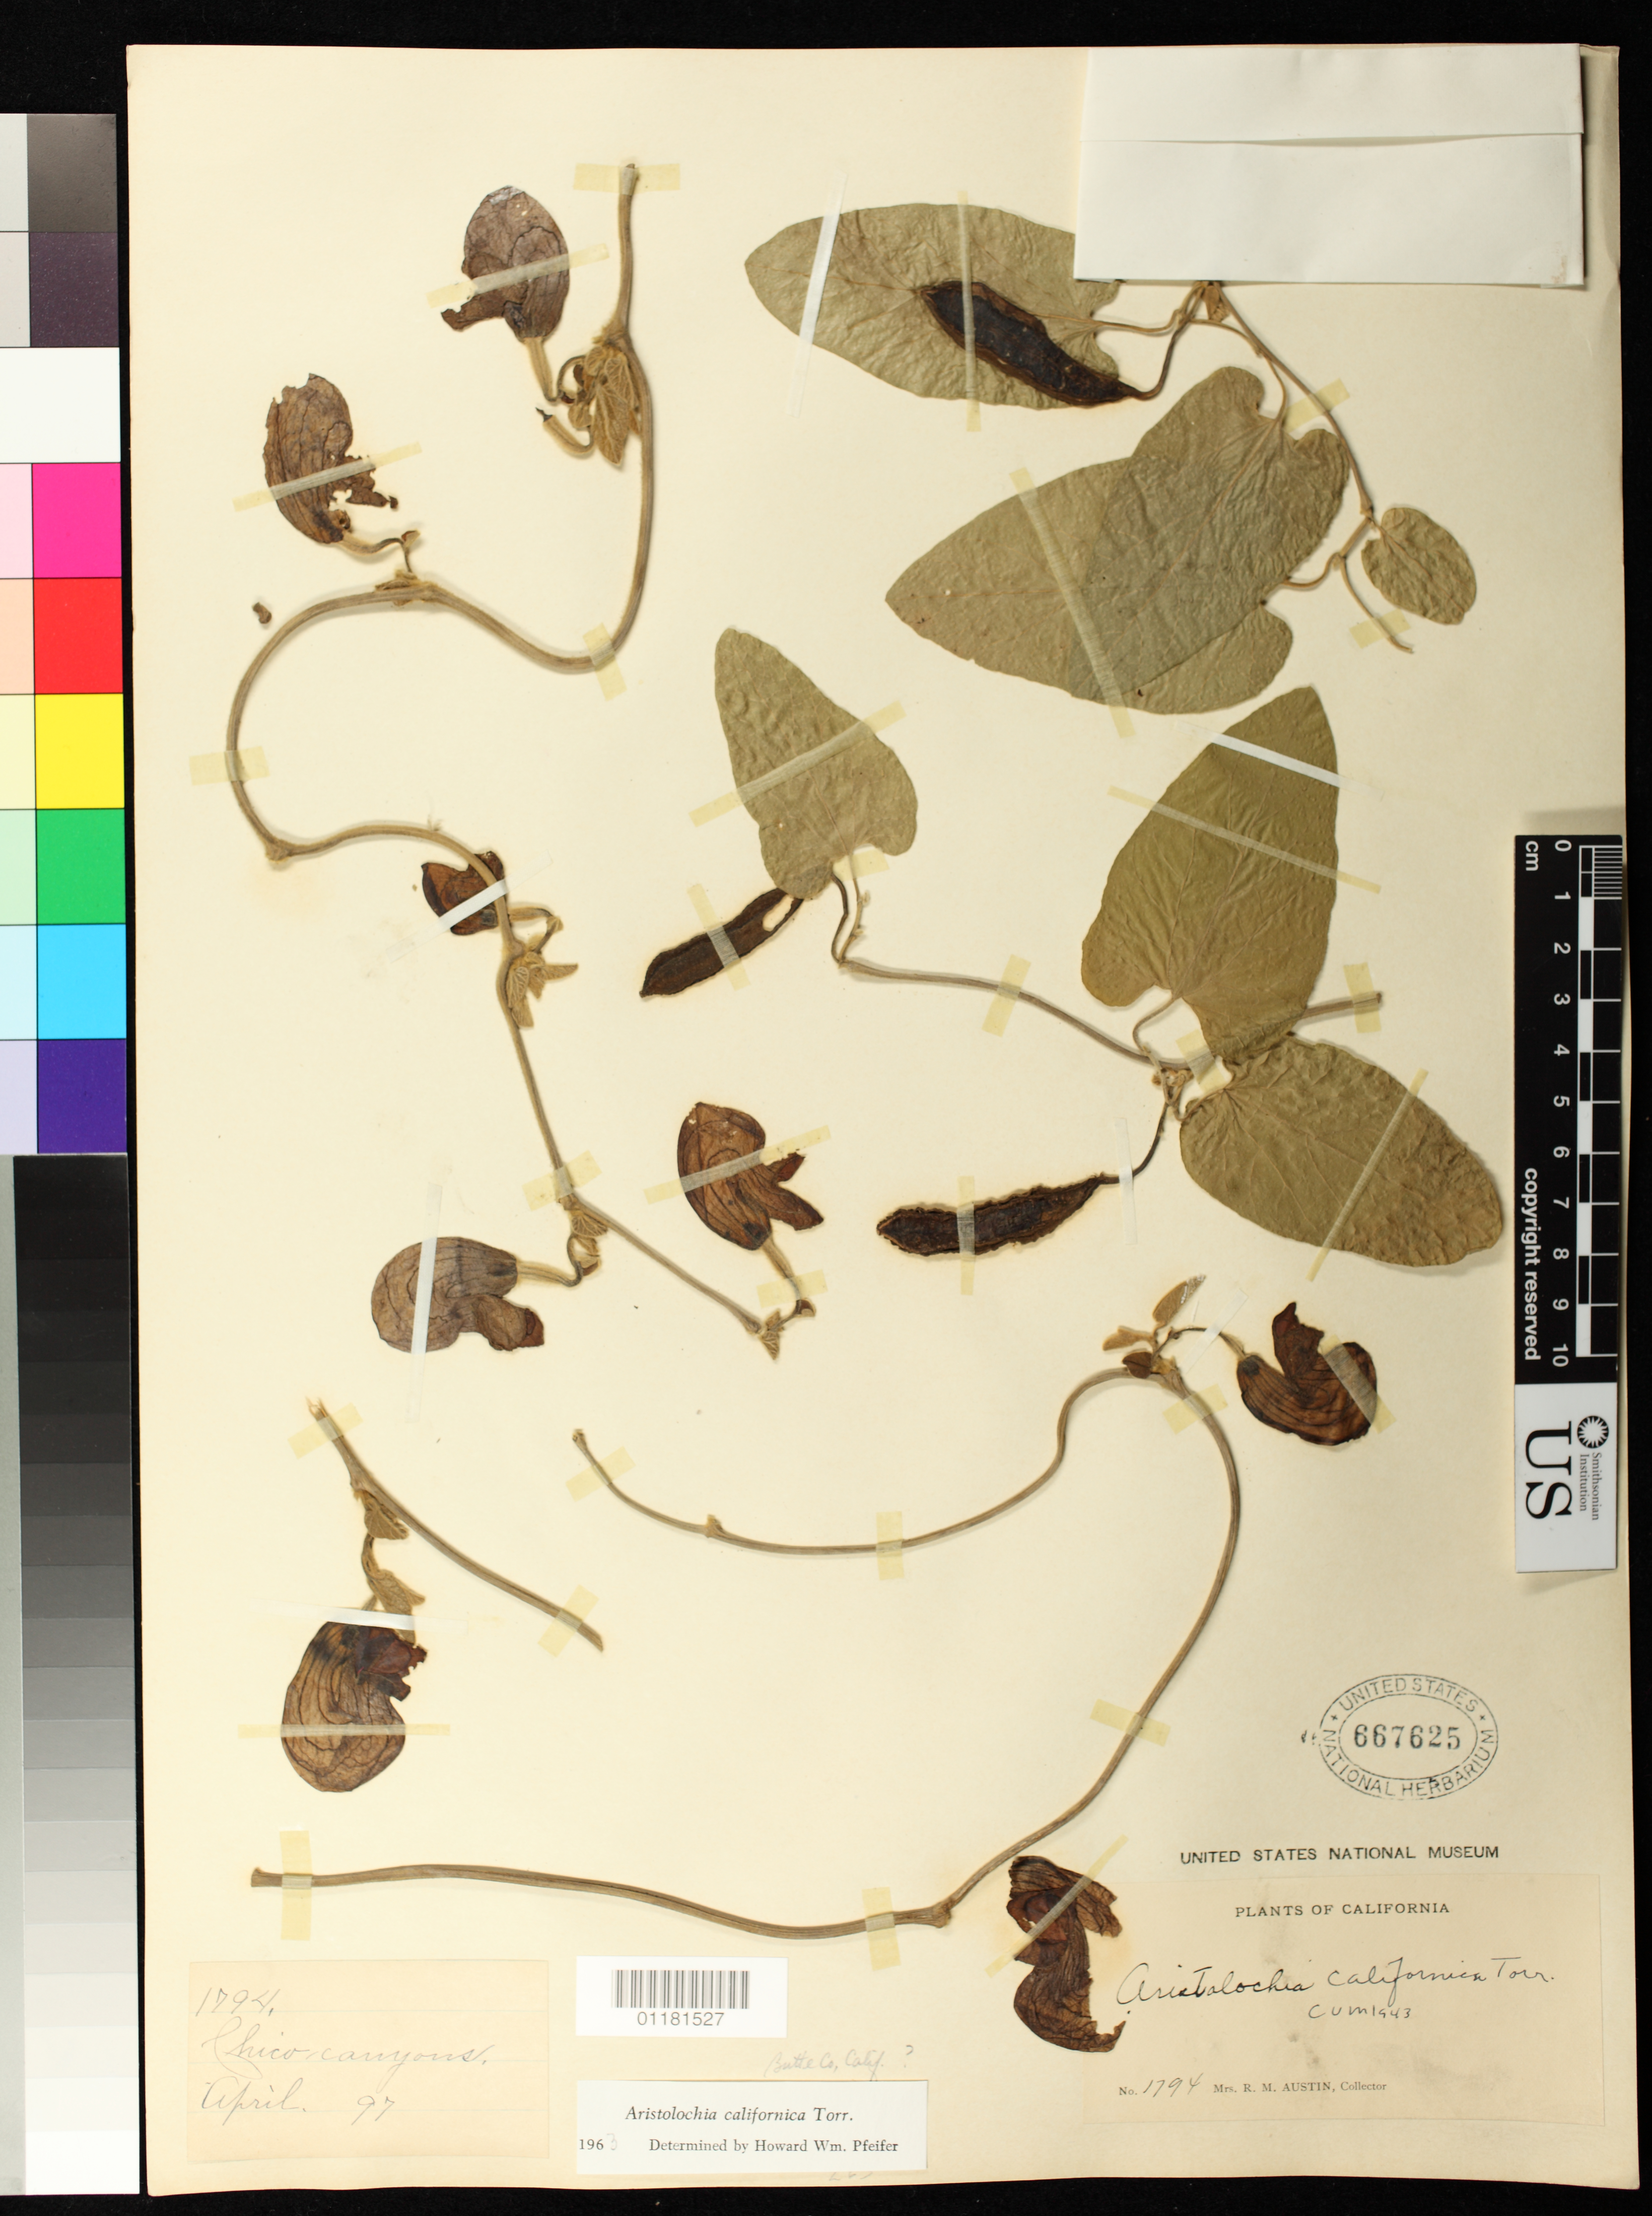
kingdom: Plantae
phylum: Tracheophyta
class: Magnoliopsida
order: Piperales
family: Aristolochiaceae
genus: Aristolochia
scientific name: Aristolochia californica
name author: Torr.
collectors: R. Austin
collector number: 1794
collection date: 1897-04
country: United States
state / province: California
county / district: Butte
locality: Chico Canyons, Butte County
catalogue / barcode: US 667625